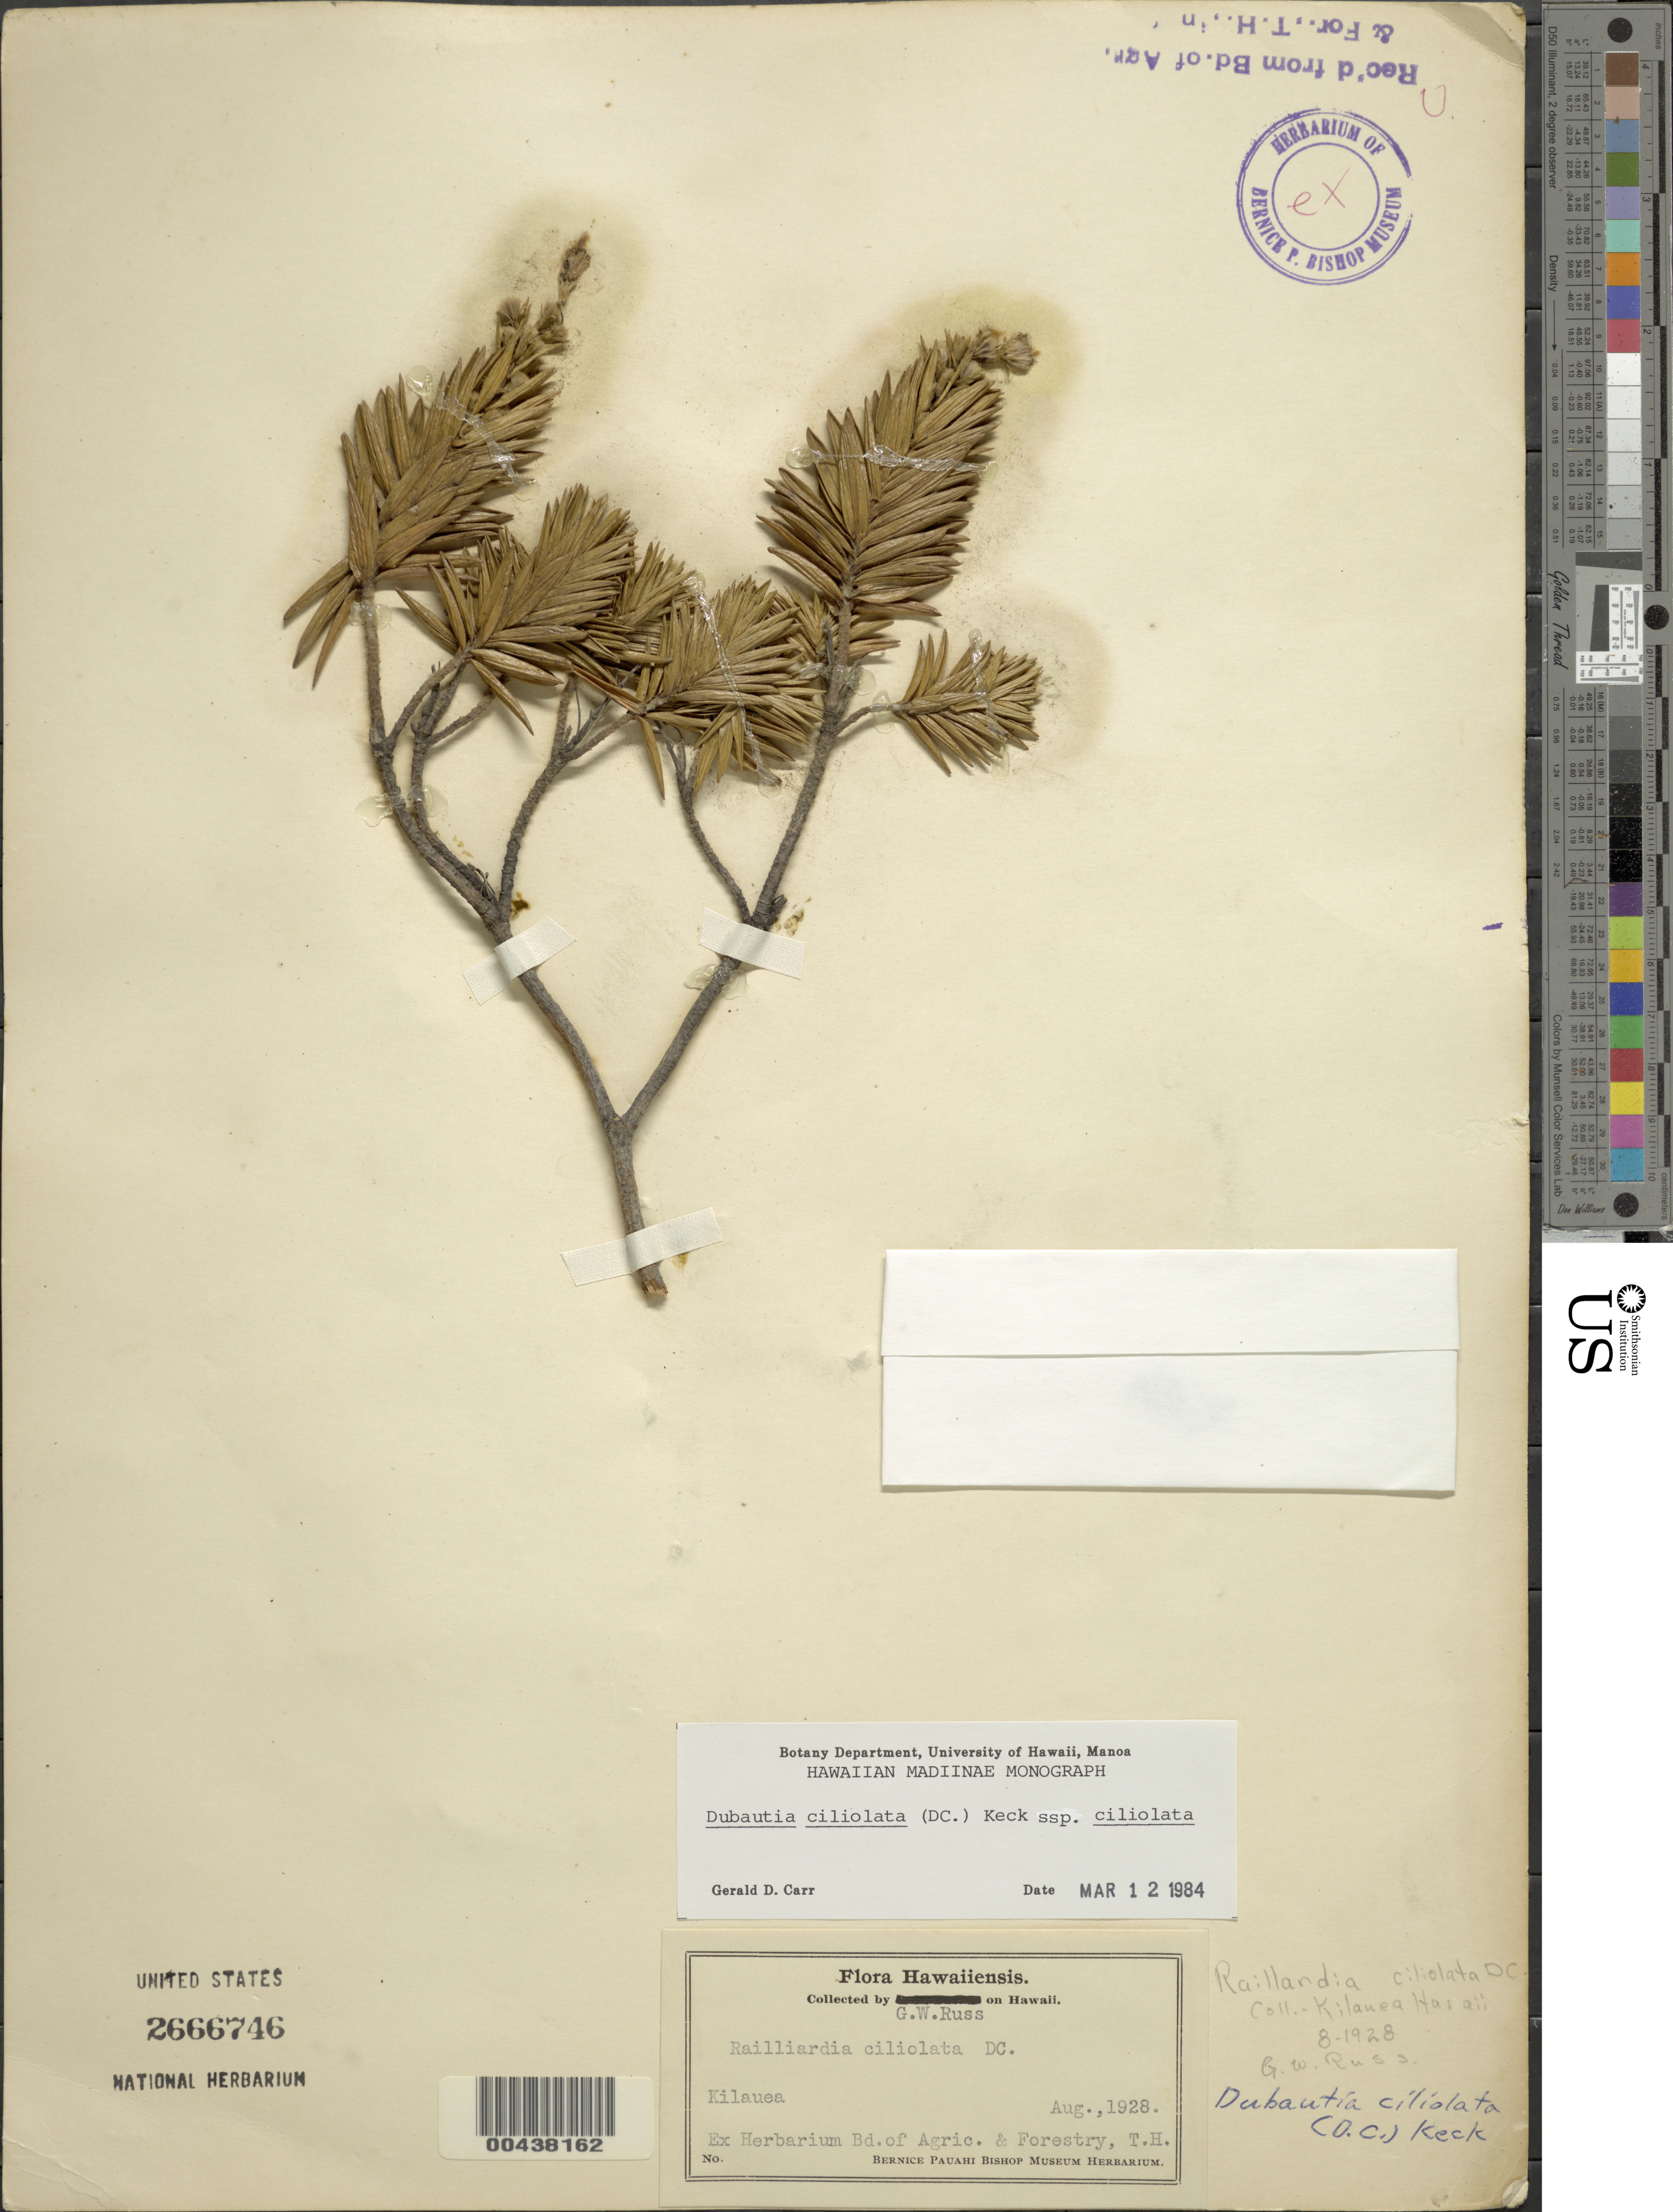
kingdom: Plantae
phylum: Tracheophyta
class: Magnoliopsida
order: Asterales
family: Asteraceae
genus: Dubautia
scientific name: Dubautia ciliolata subsp. ciliolata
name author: (DC.) D.D. Keck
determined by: Carr, G. D.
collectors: G. Russ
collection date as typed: Aug 1928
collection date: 1928-08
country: United States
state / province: Hawaii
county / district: Hawaii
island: Hawaii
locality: Kilauea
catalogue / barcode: US 2666746